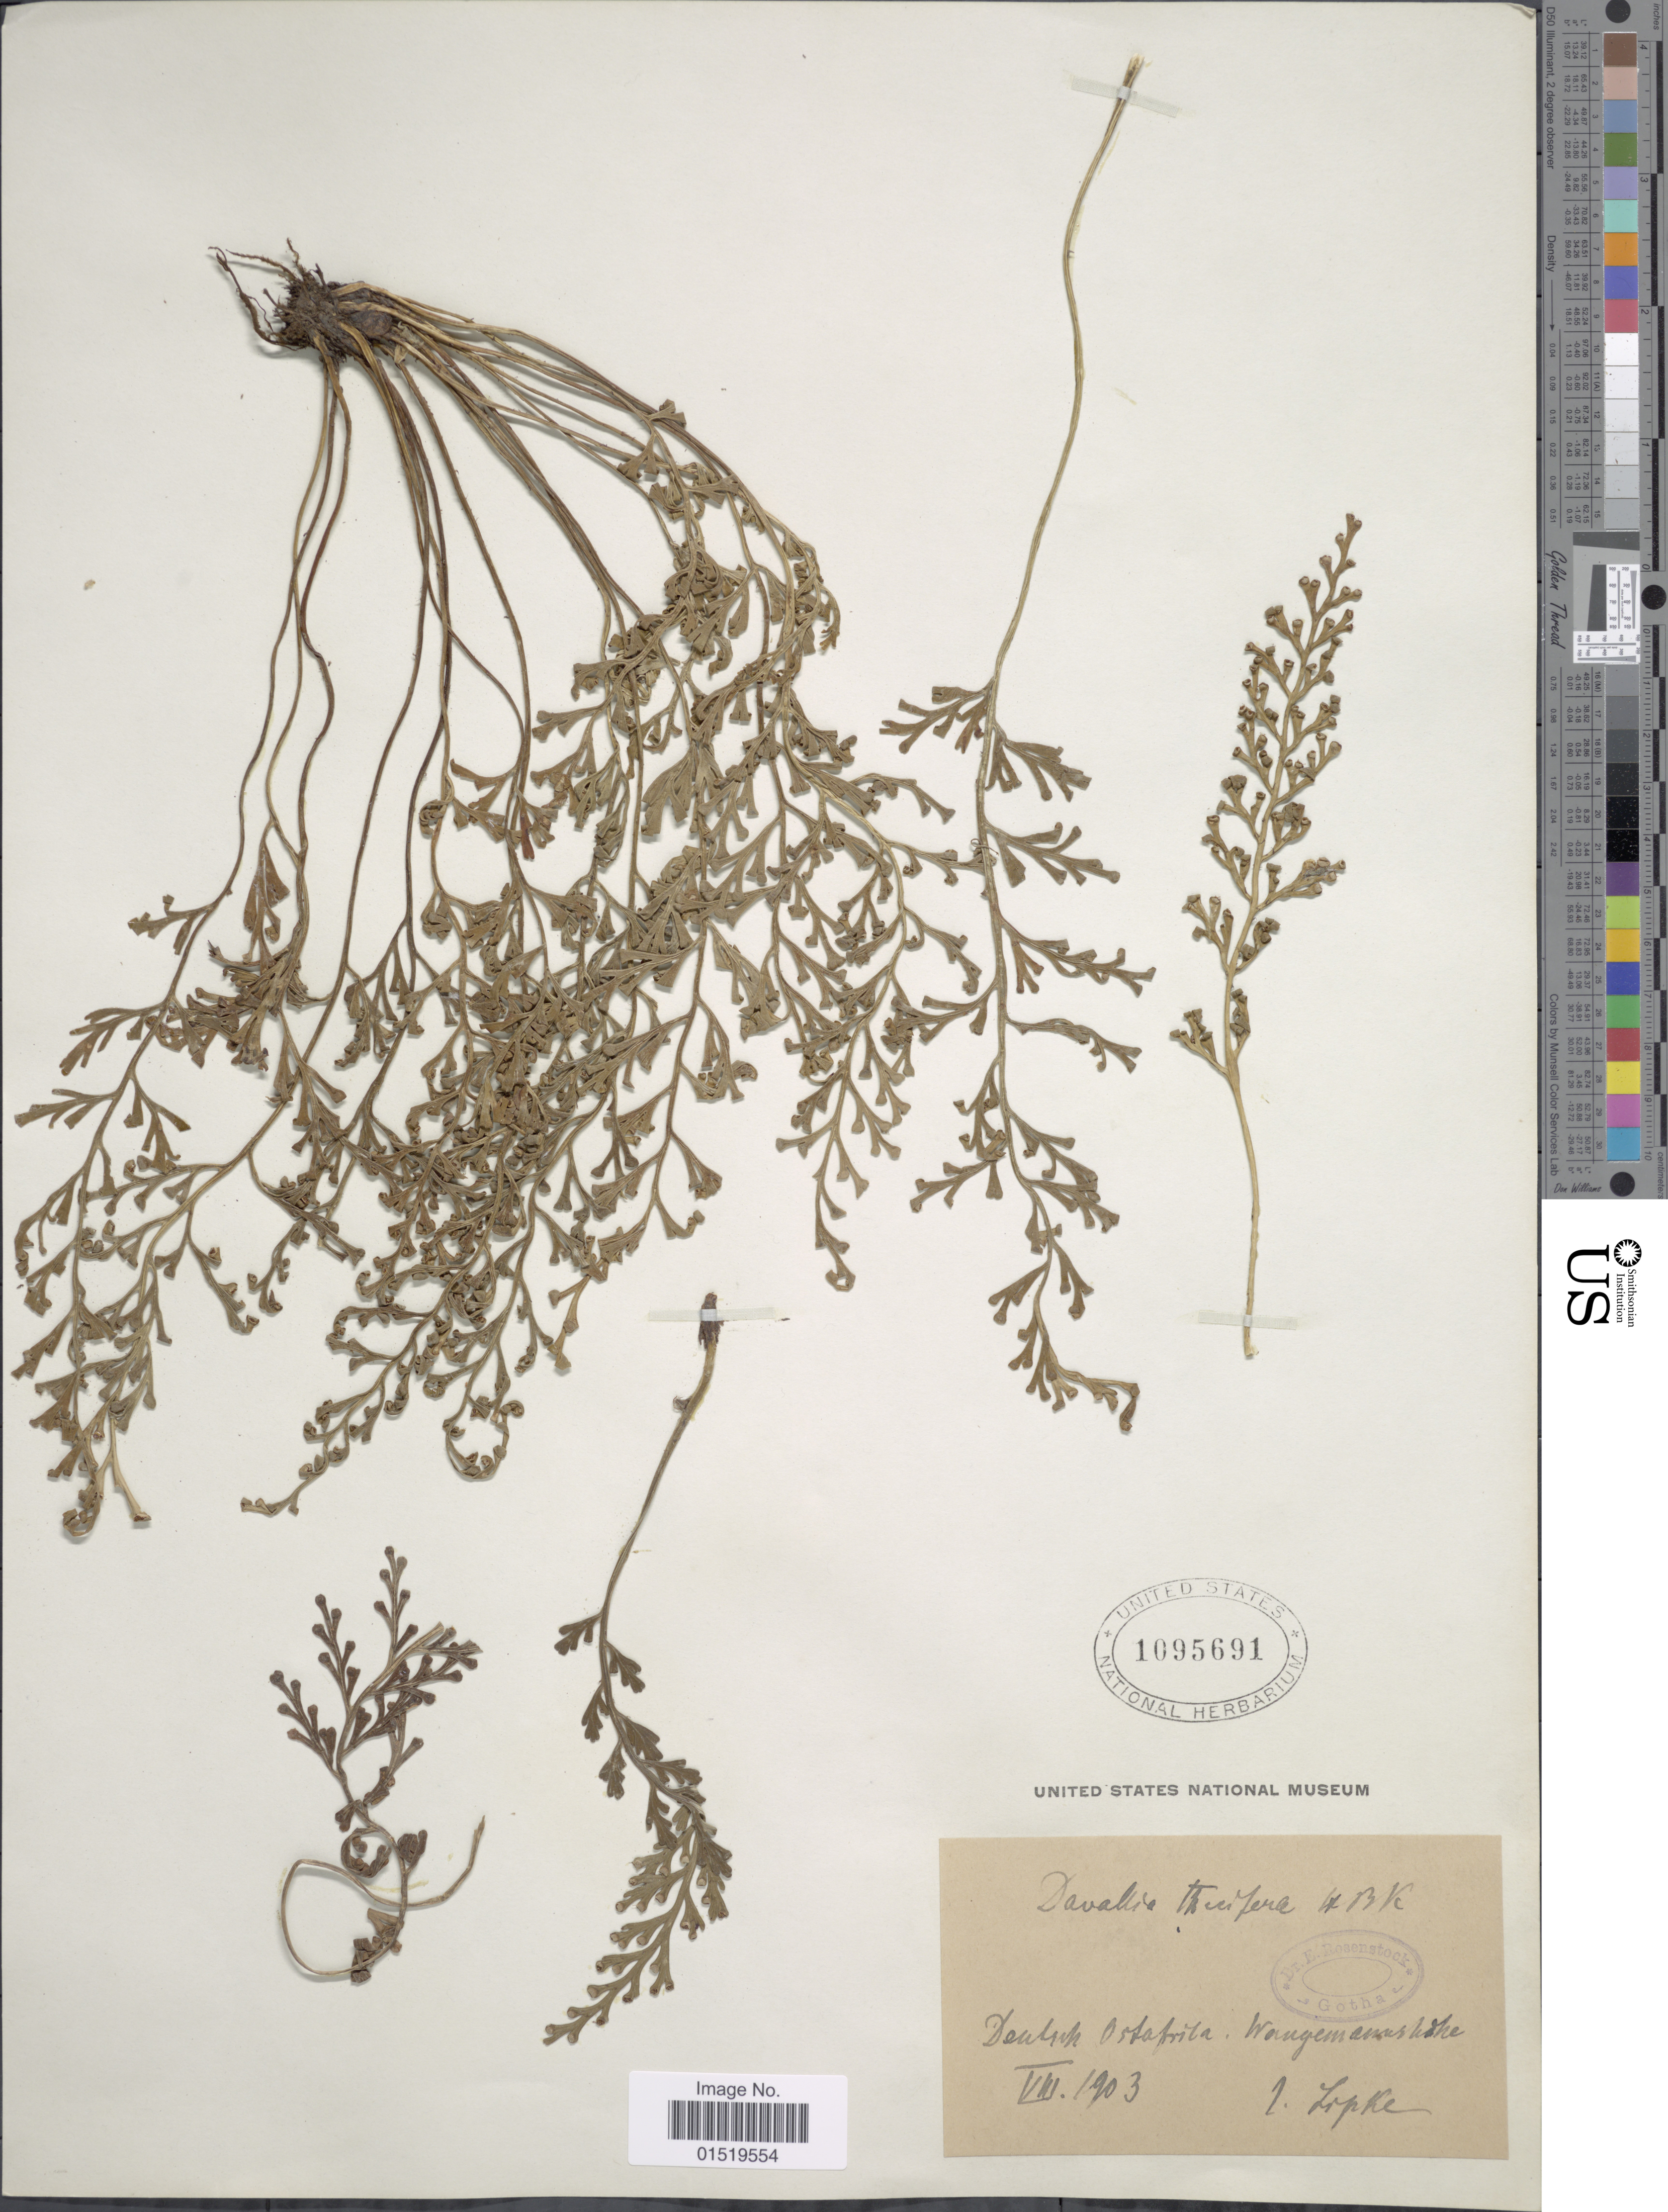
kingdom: Plantae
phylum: Tracheophyta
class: Polypodiopsida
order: Polypodiales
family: Aspleniaceae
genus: Asplenium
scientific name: Asplenium theciferum var. concinnum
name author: (Schrad.) Schelpe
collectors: Lopke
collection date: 1903-08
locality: Deutsch Ostafrica: Wan [interpreted]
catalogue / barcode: US 1095691